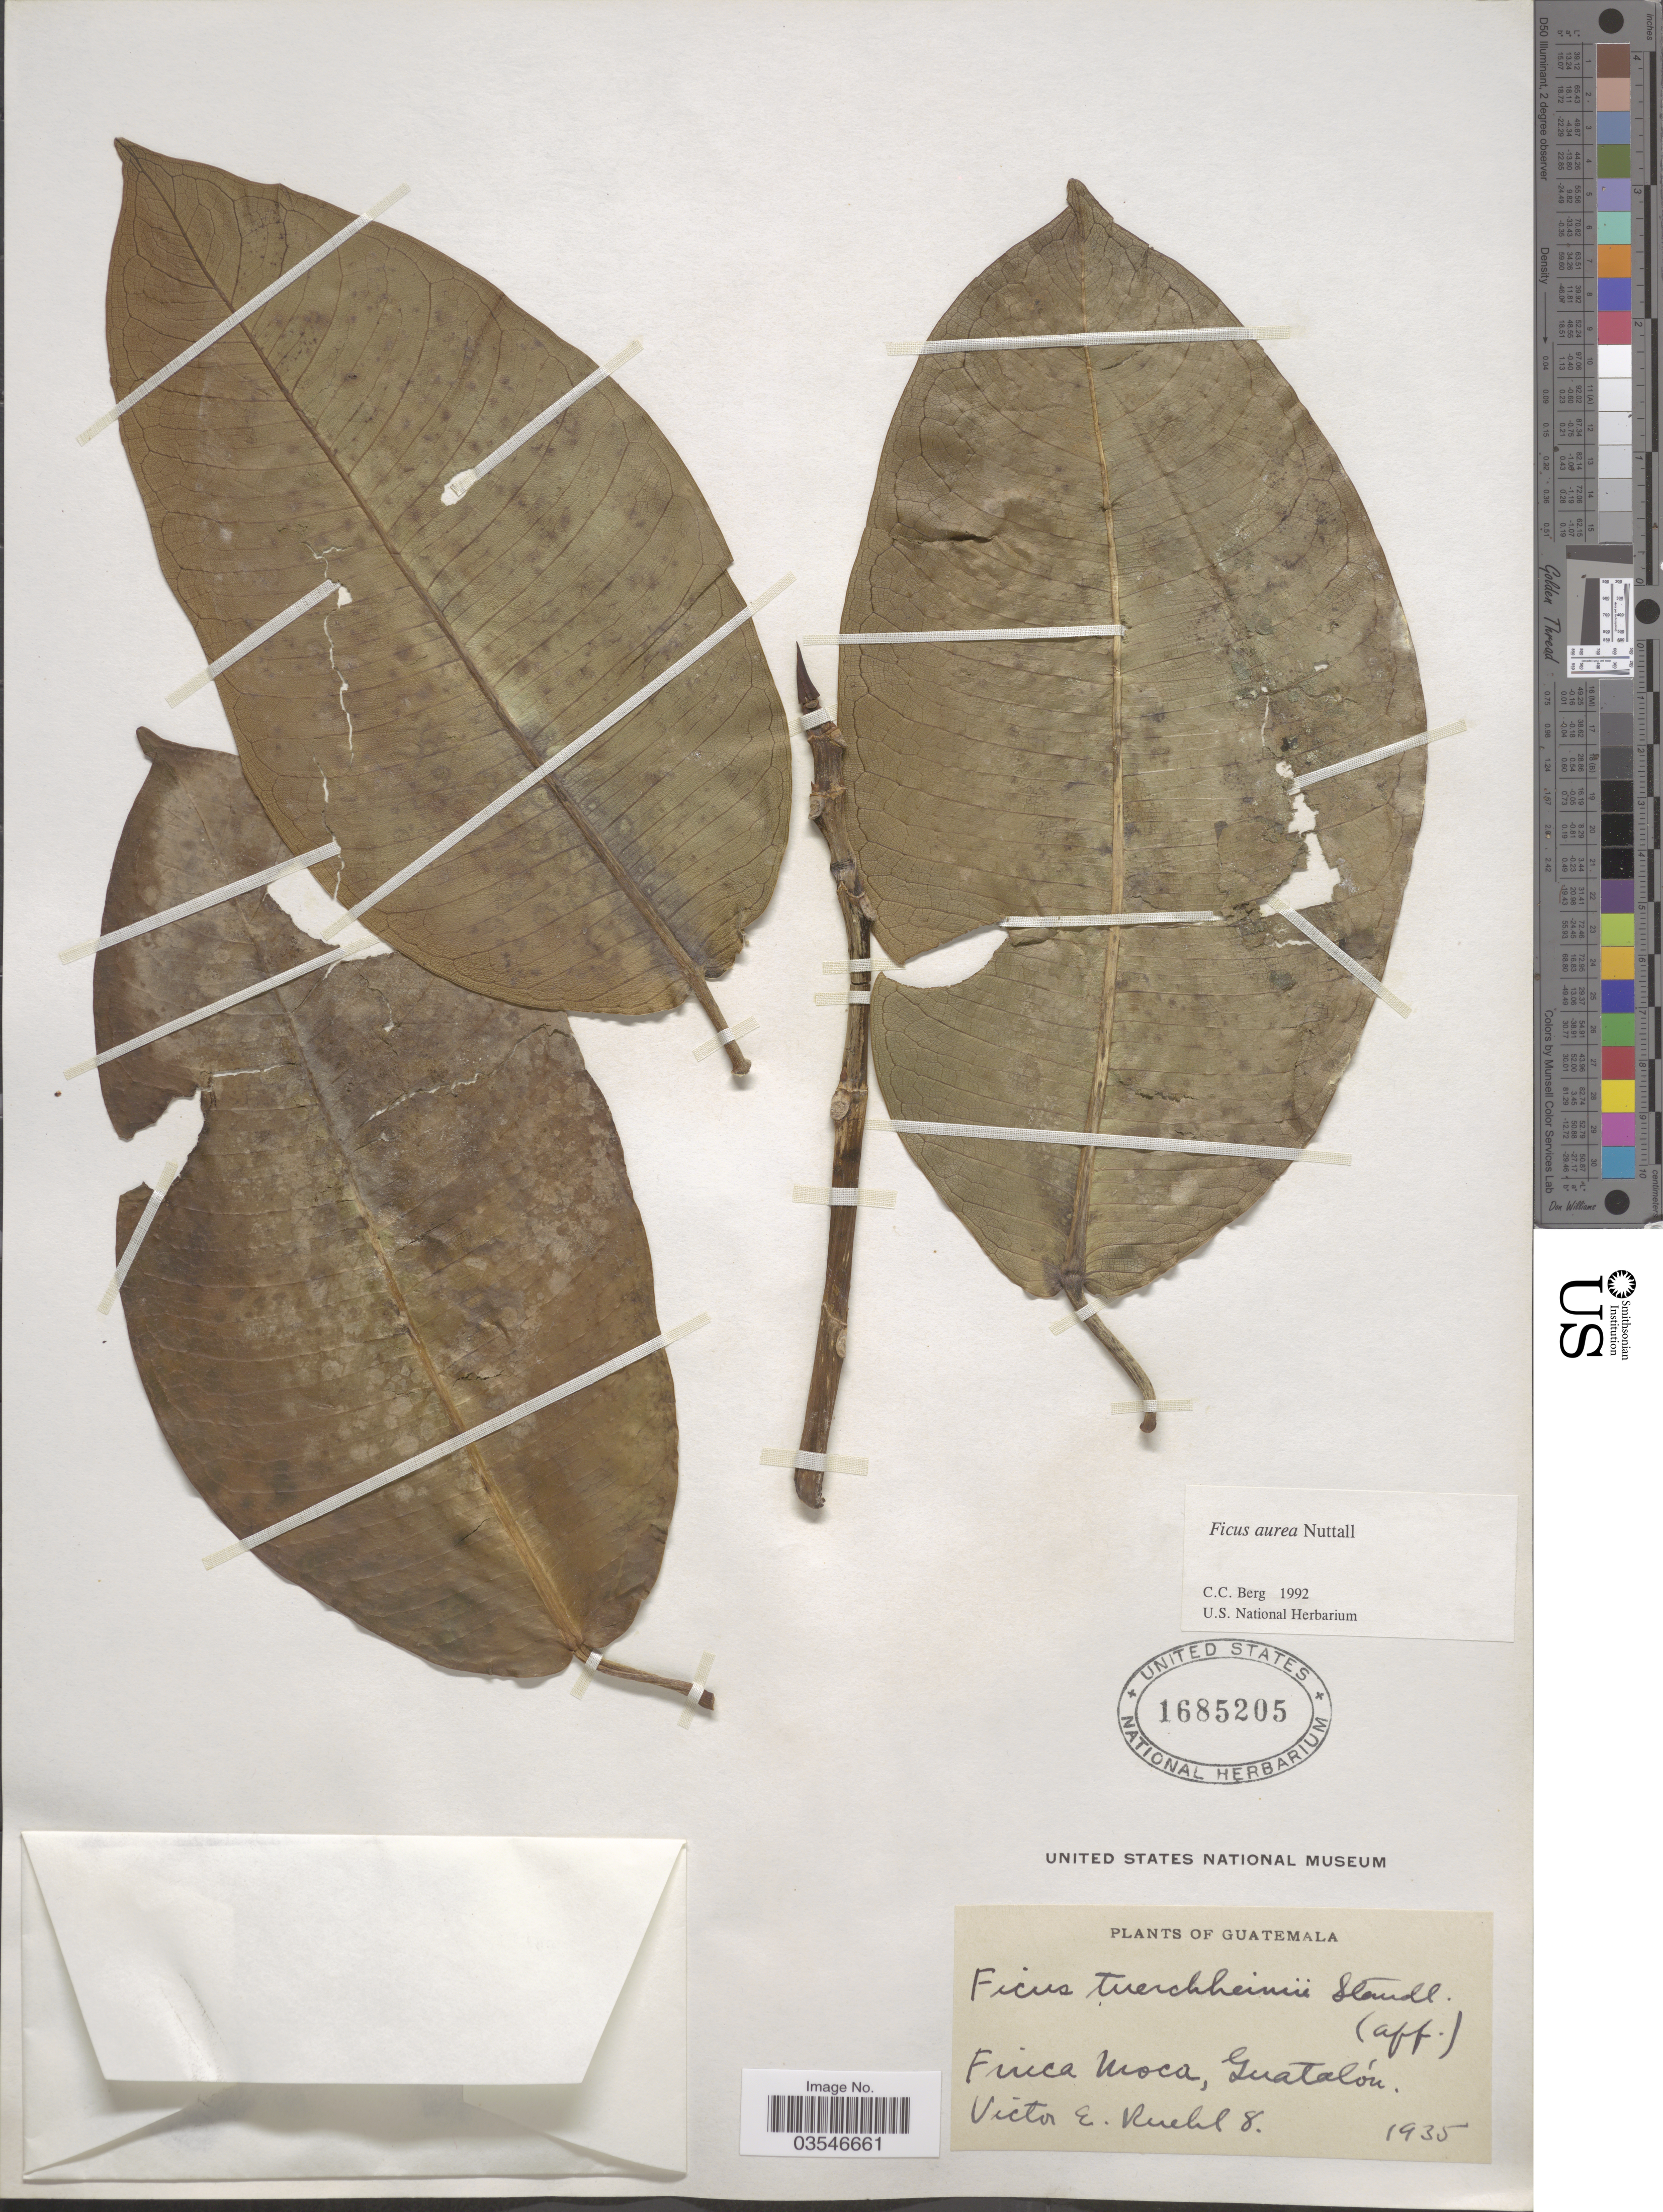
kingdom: Plantae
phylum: Tracheophyta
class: Magnoliopsida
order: Rosales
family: Moraceae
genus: Ficus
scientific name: Ficus aurea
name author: Nutt.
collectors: V. Ruehl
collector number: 8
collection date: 1935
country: Guatemala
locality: Finca Moca, Guatalón.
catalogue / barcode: US 1685205